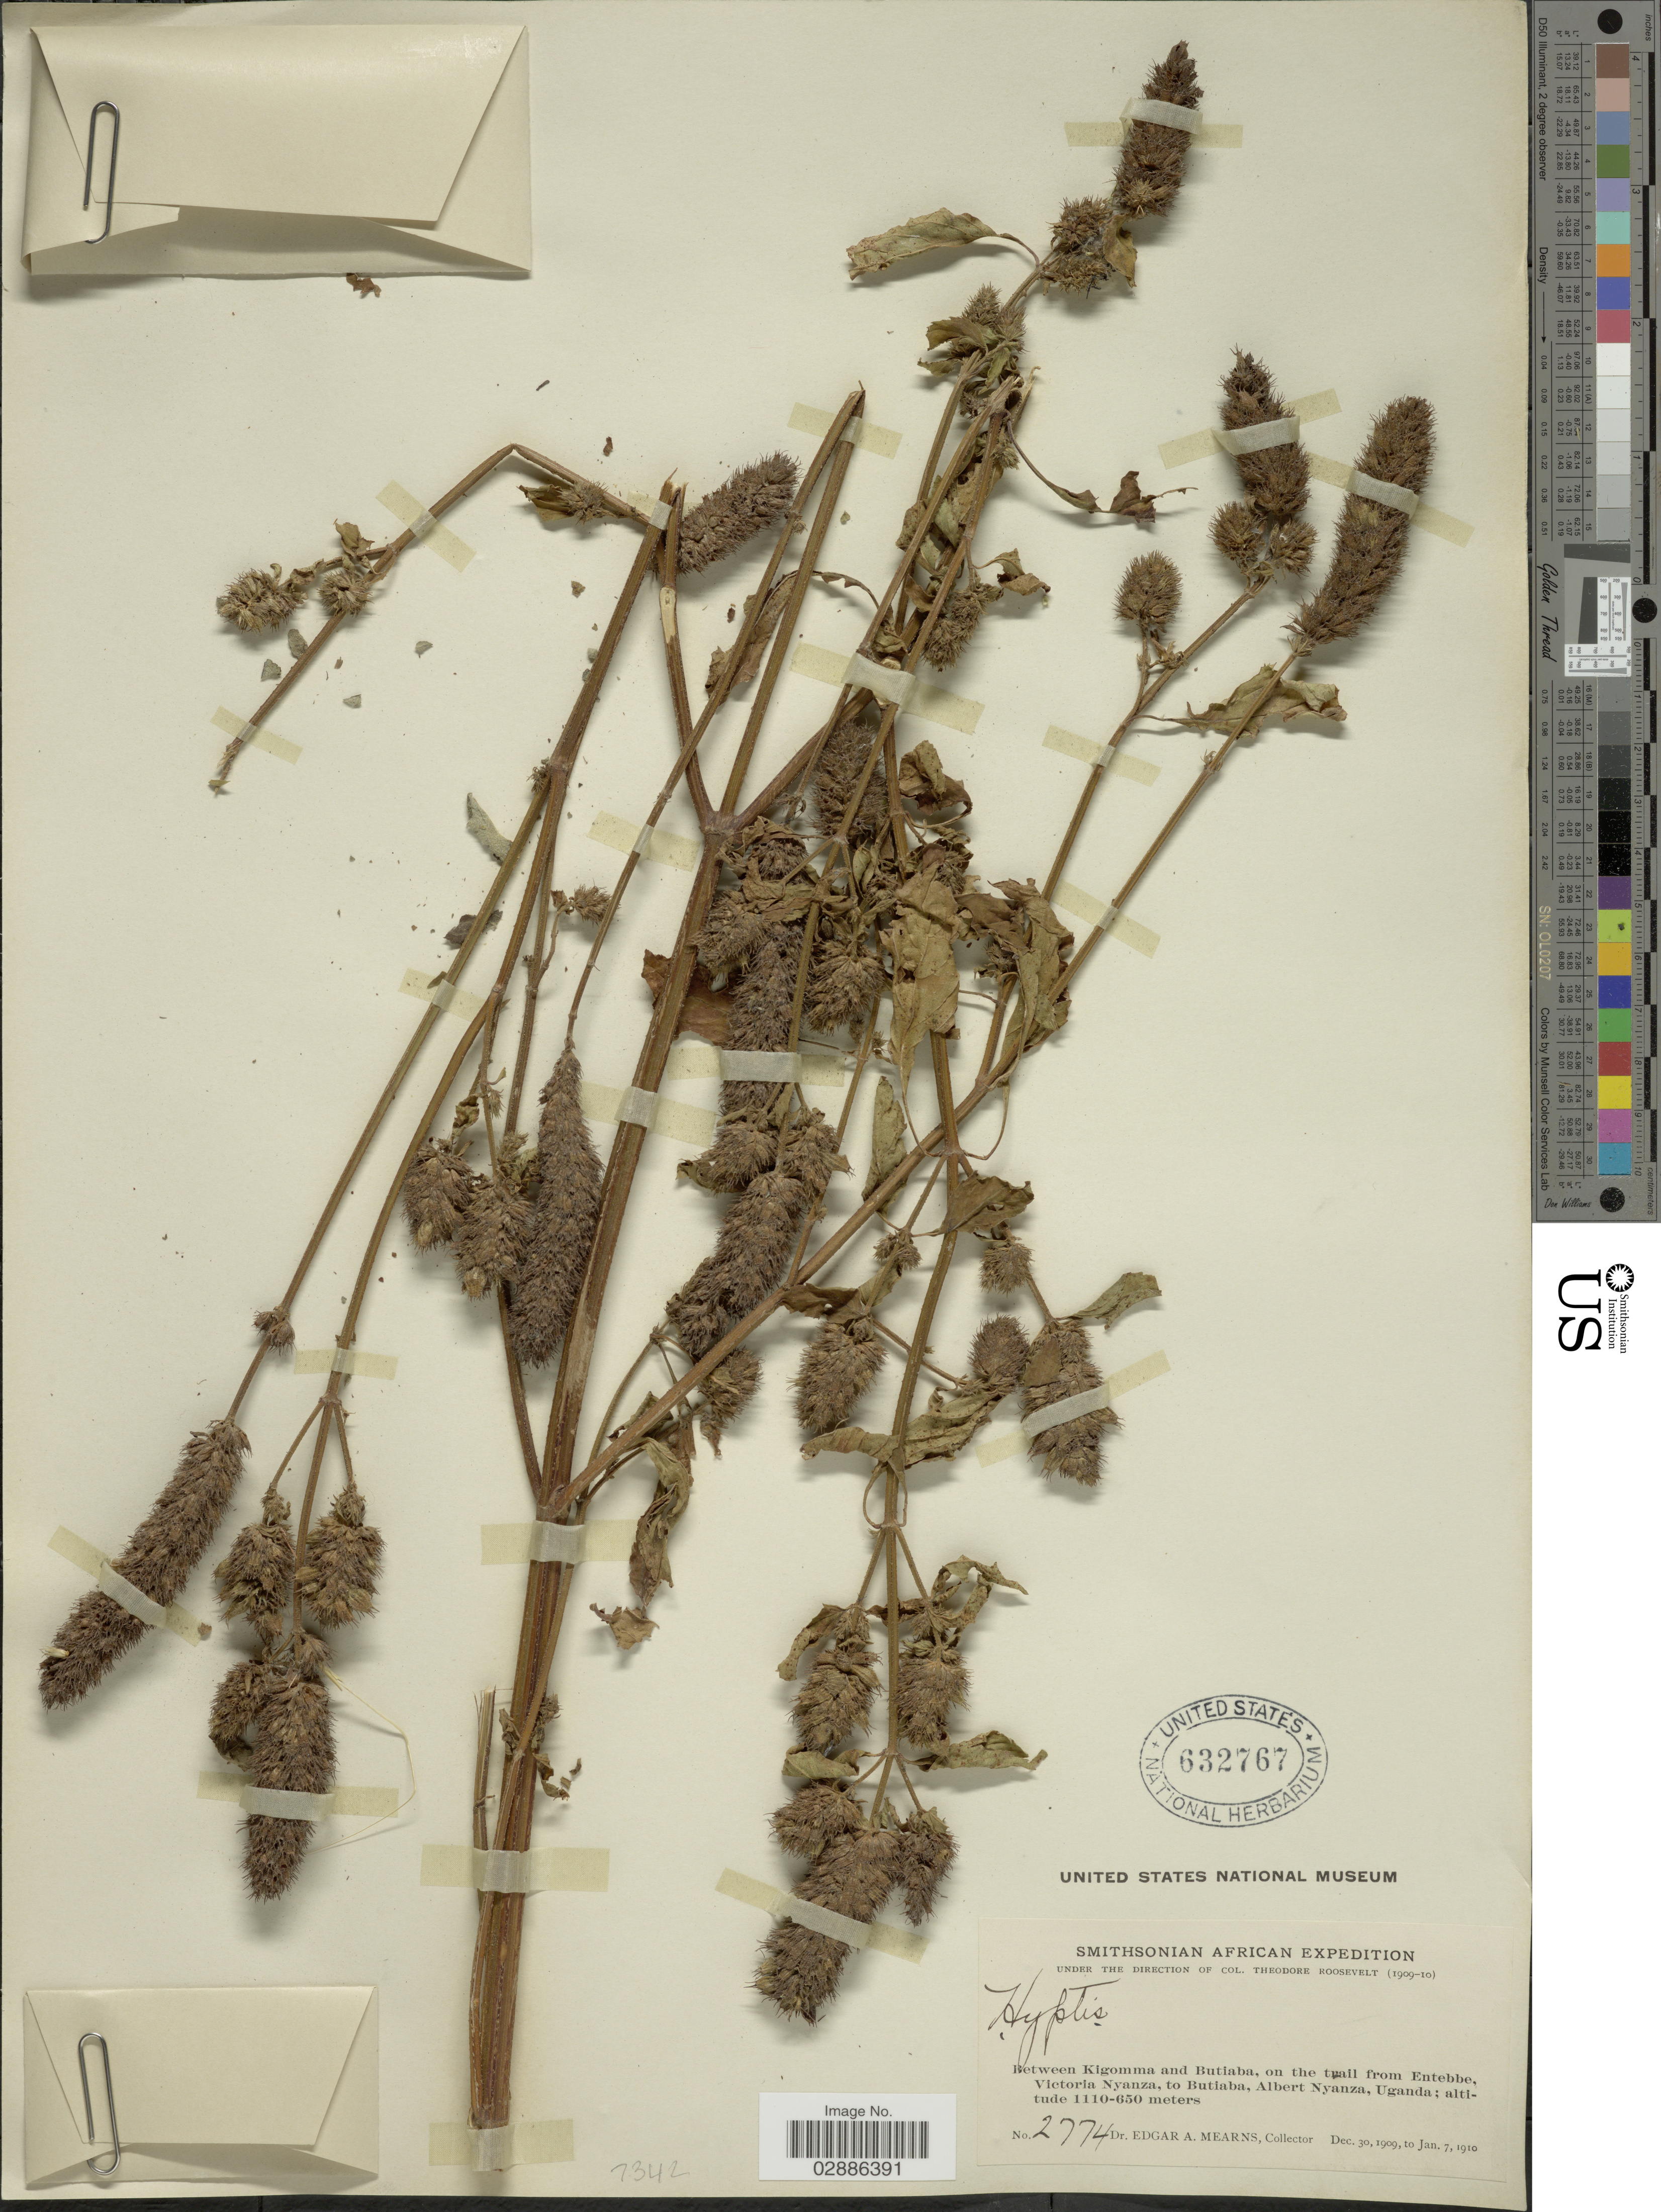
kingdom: Plantae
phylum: Tracheophyta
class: Magnoliopsida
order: Lamiales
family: Lamiaceae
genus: Hyptis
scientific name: Hyptis sp.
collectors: E. A. Mearns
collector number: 2774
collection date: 1909-12-30/1910-01-07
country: Uganda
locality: Between Kigomma and Butiaba, on the trail from Entebbe, Victoria Nyanza, to Butiaba, Albert Nyanza, Uganda.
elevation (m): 650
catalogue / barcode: US 632767